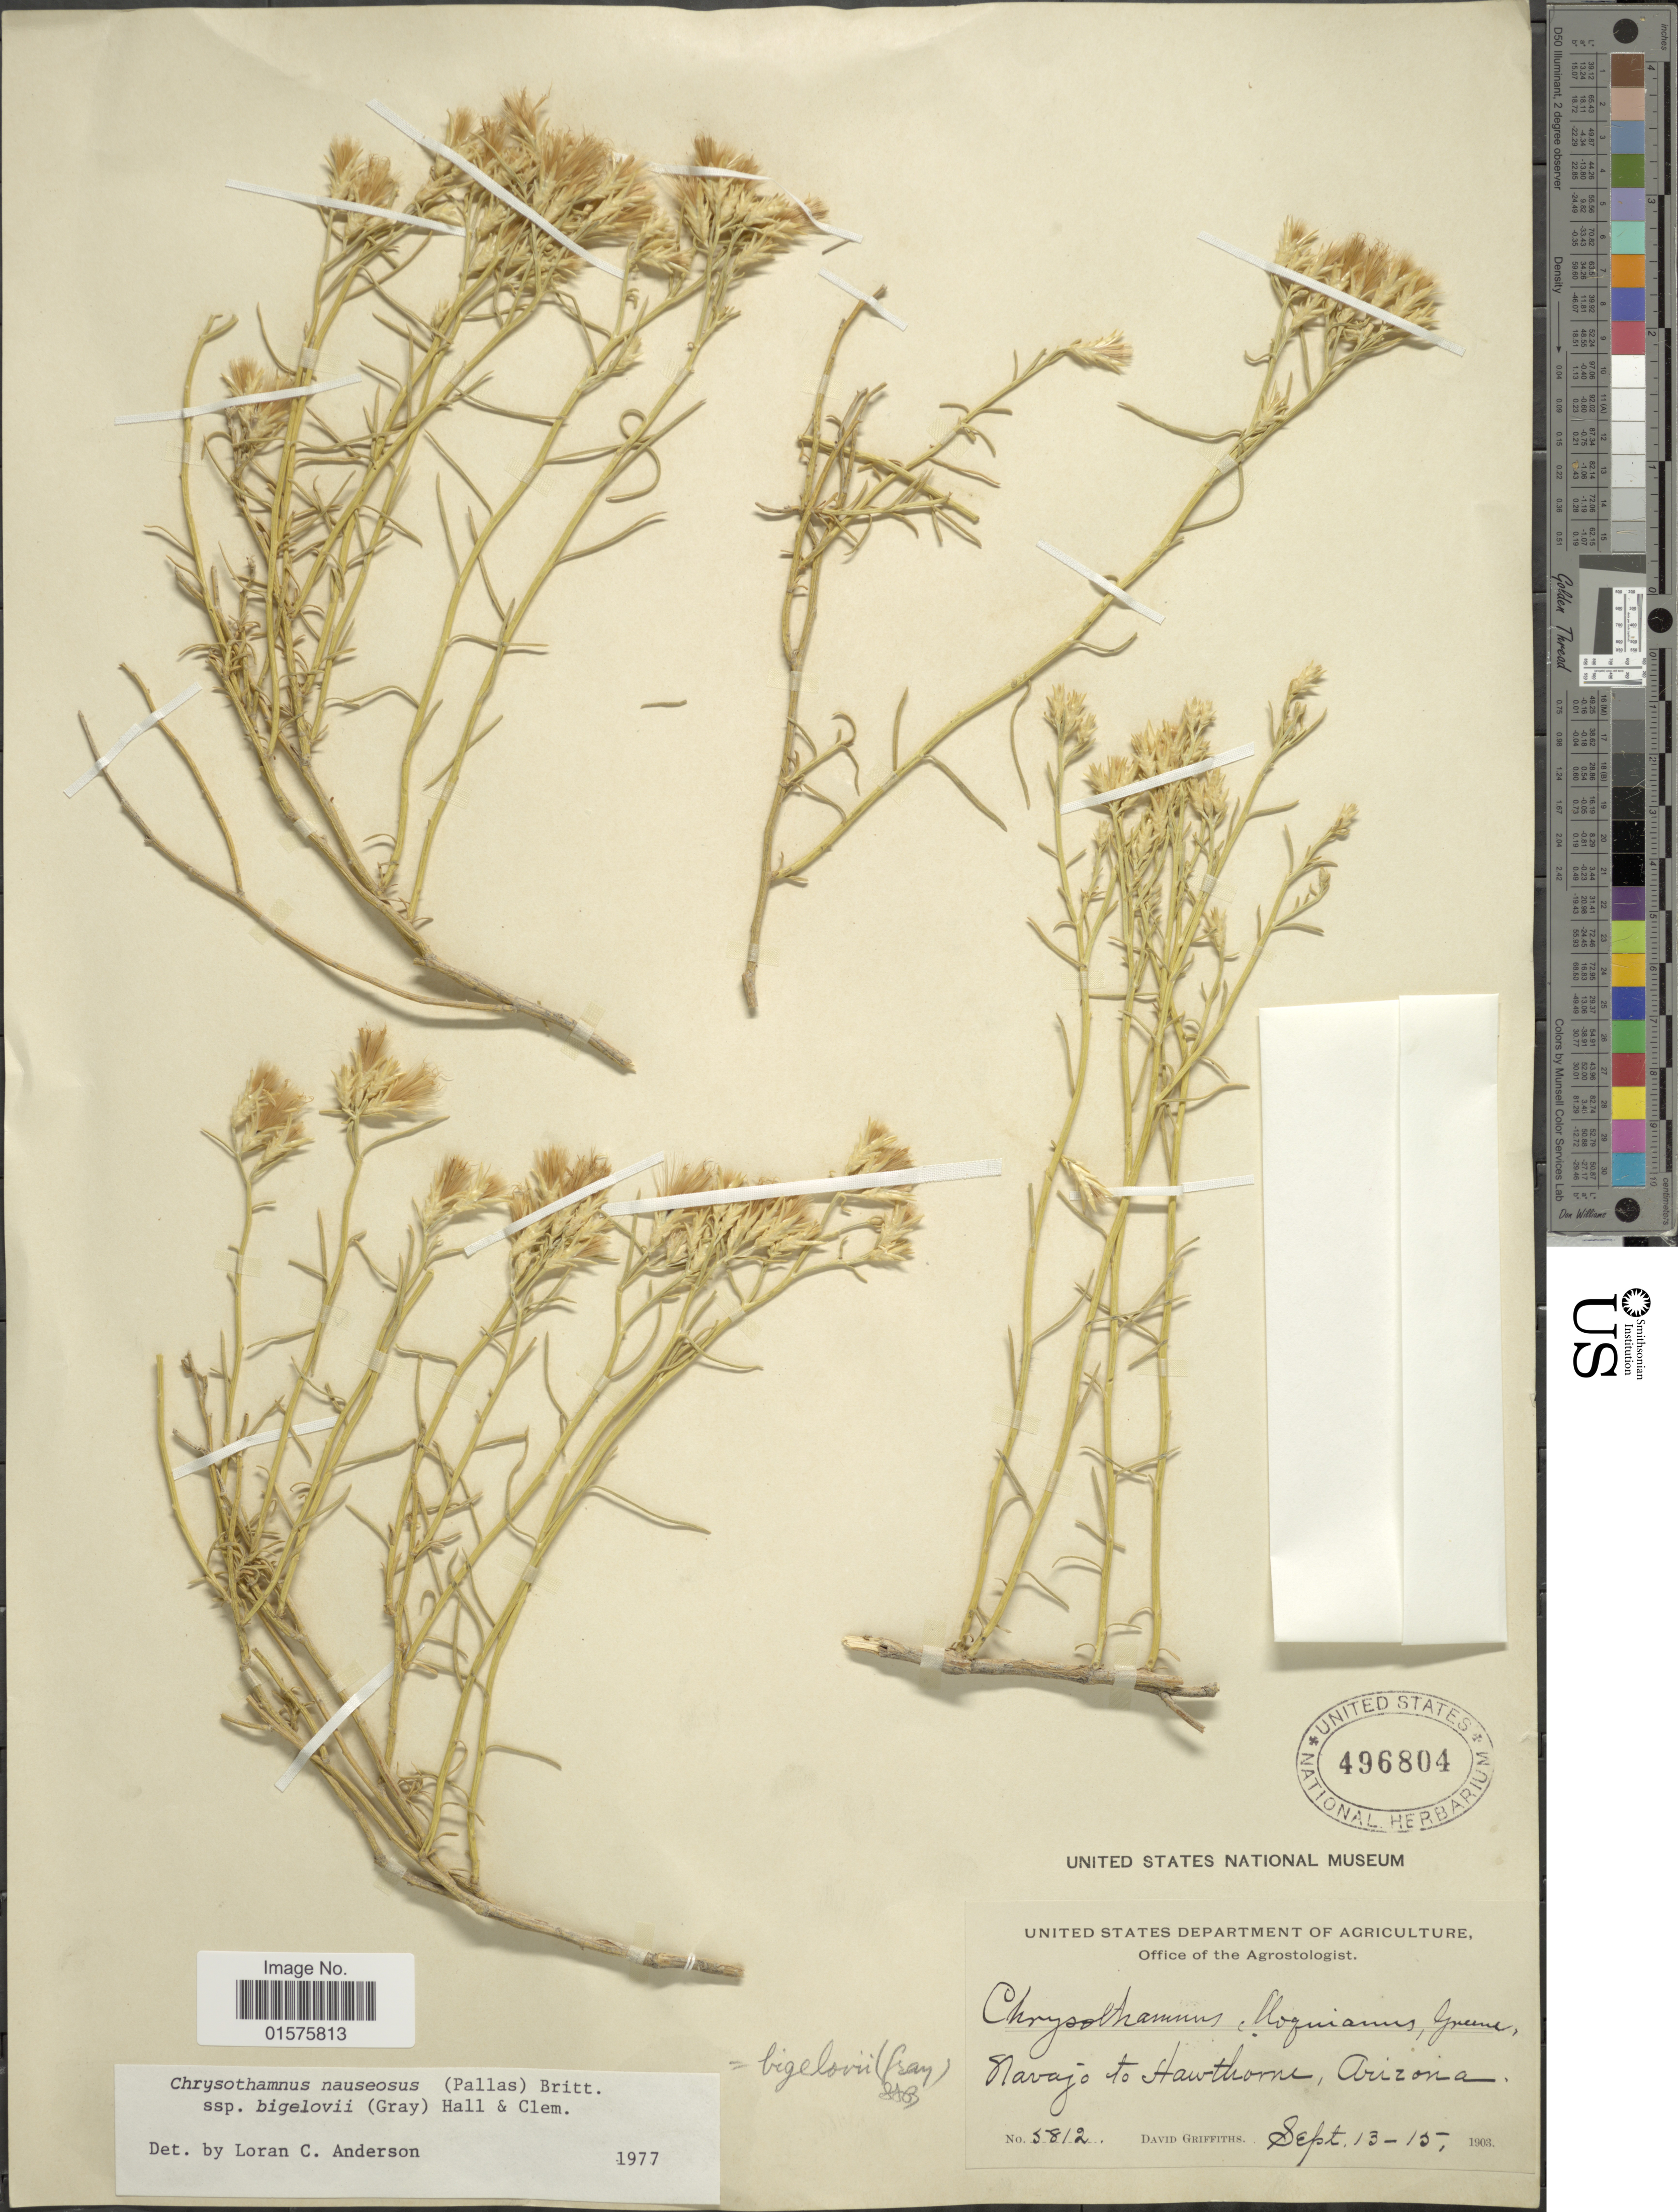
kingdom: Plantae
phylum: Tracheophyta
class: Magnoliopsida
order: Asterales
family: Asteraceae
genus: Ericameria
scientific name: Ericameria nauseosa var. bigelovii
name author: (A. Gray) G.L. Nesom & G.I. Baird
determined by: Urbatsch, Lowell E., Curator (LSU), Louisiana State University (UNITED STATES)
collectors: D. Griffiths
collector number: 5812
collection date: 1903-09-13/1903-09-15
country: United States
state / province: Arizona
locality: Navajo to Hawthorne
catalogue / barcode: US 496804